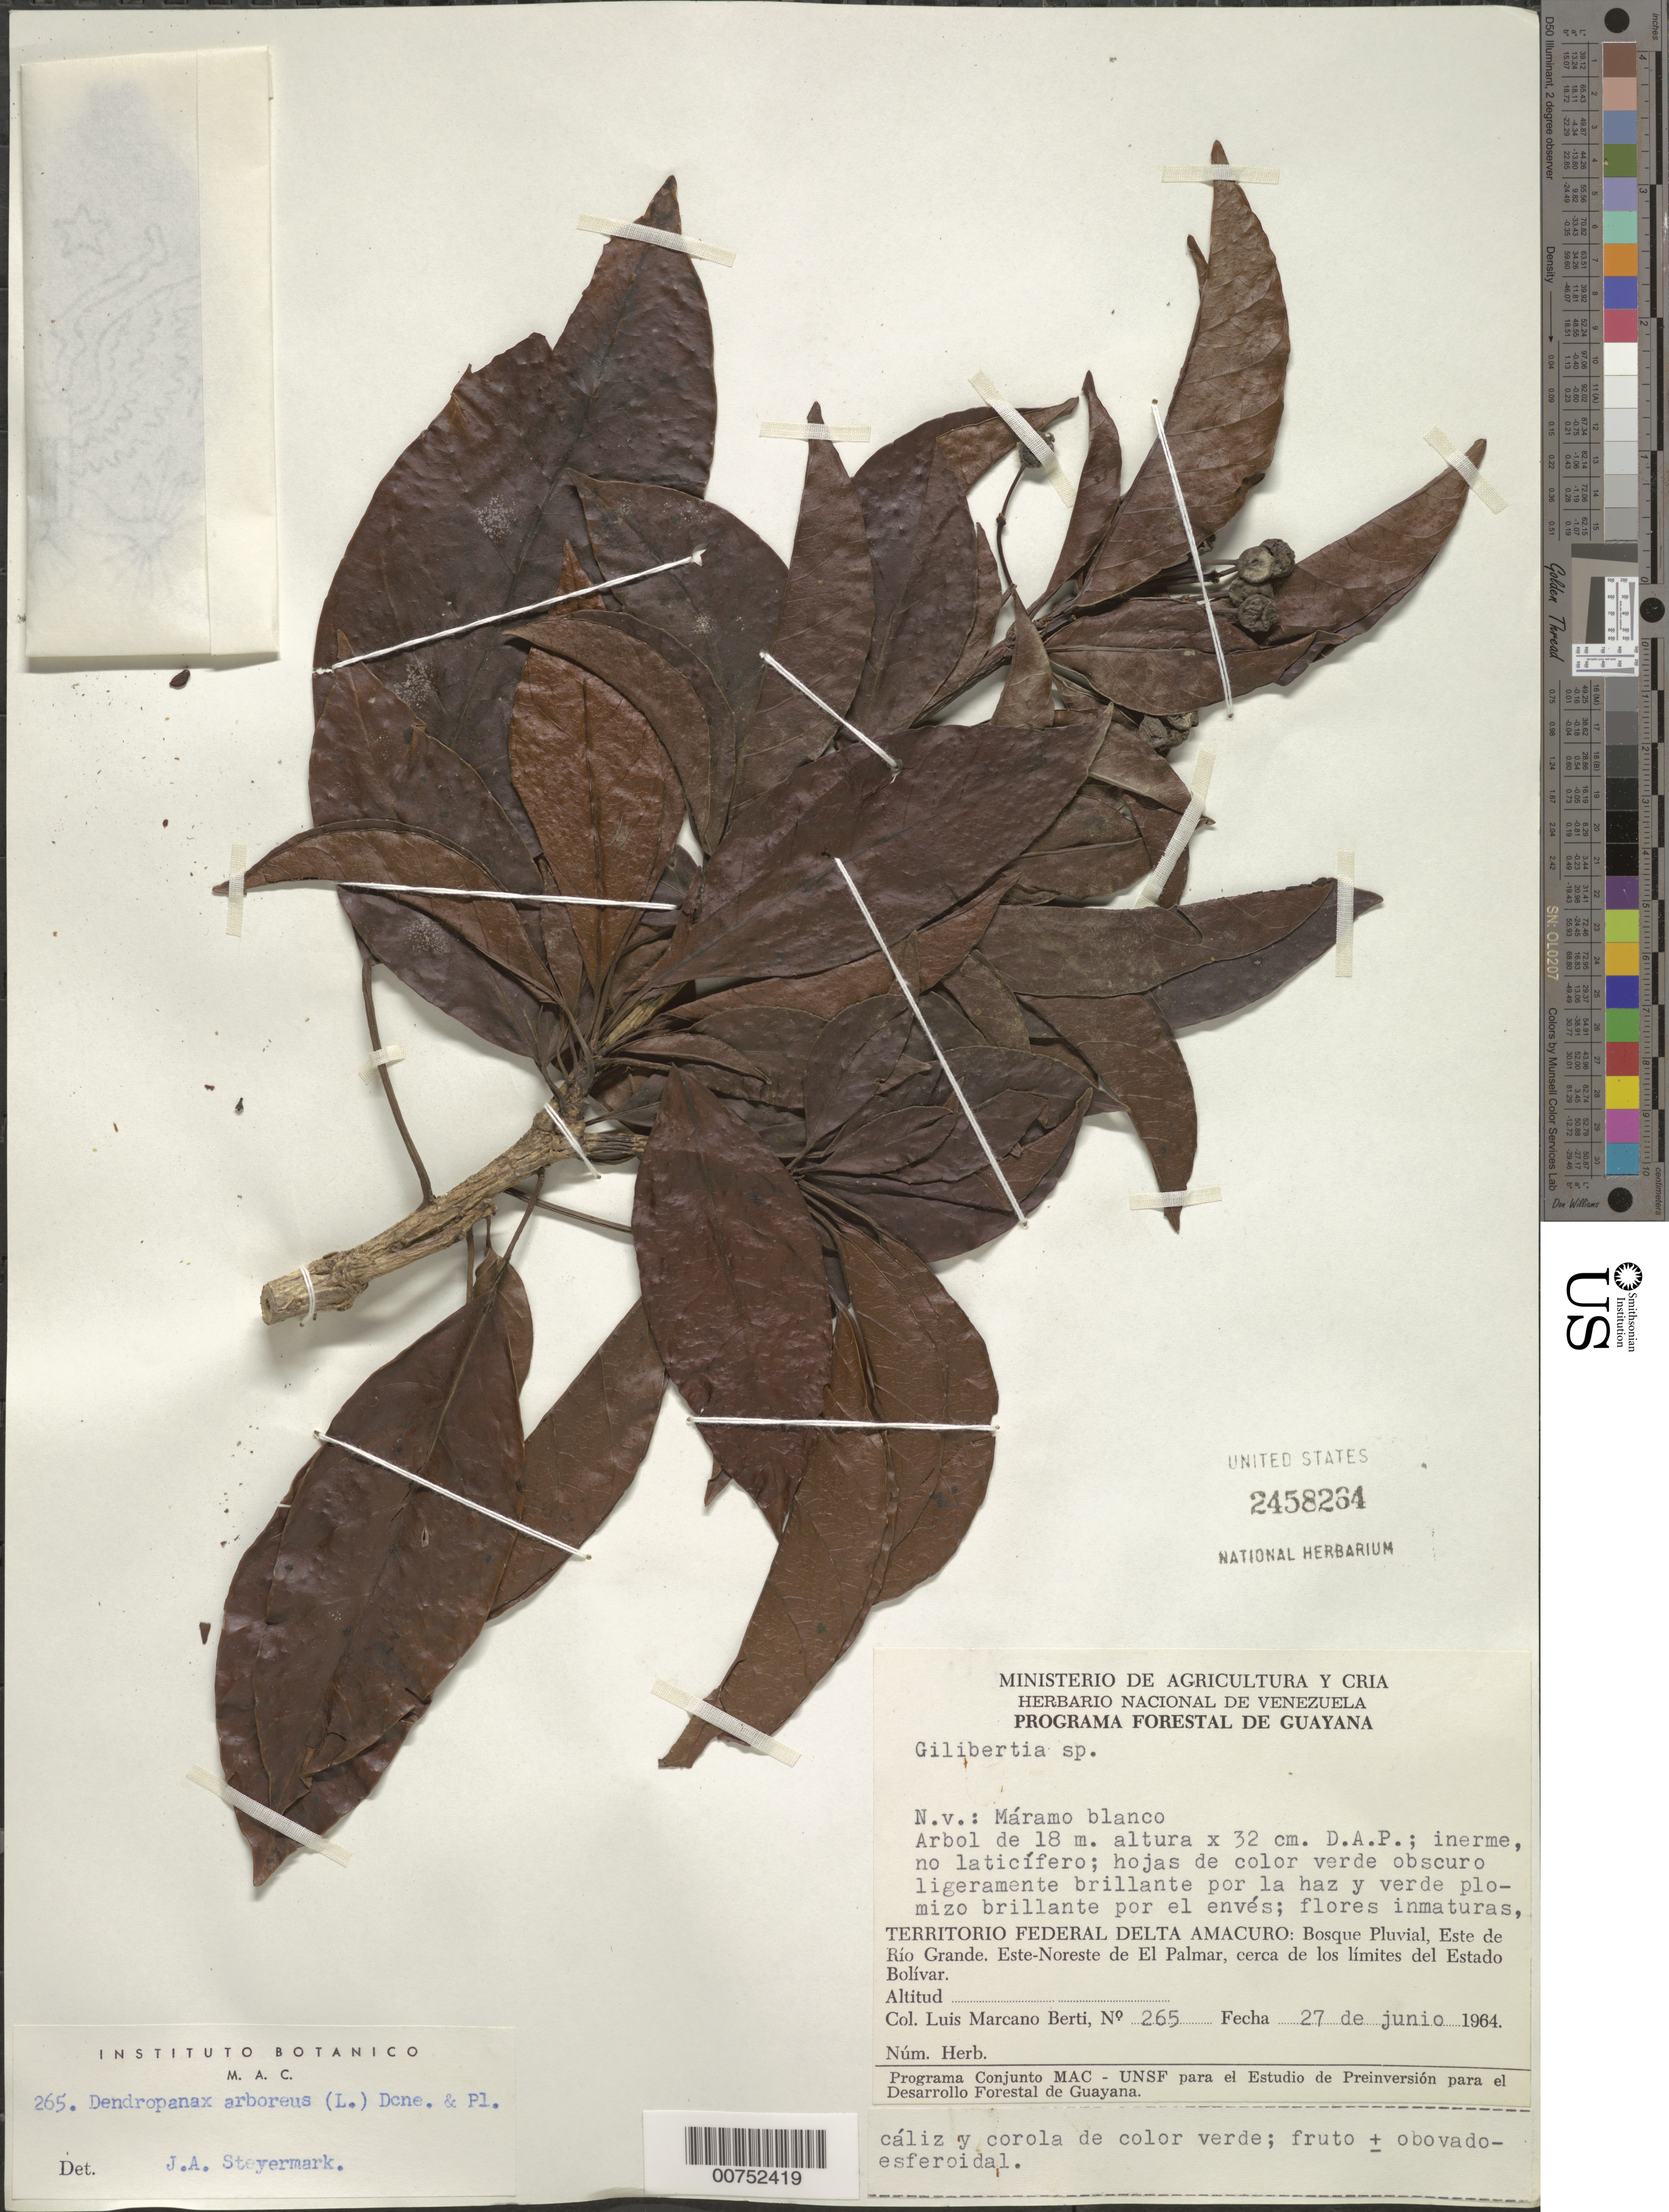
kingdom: Plantae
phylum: Tracheophyta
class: Magnoliopsida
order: Apiales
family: Araliaceae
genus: Dendropanax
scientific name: Dendropanax arboreus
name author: (L.) Decne. & Planch.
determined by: Steyermark, Julian A., (VEN)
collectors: L. Marcano-Berti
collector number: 265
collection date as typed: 27-Jun-64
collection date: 1964-06-27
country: Venezuela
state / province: Delta Amacuro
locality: Este de Río Grande, ENE de El Palmar, cerca de los limites del Estado Bolívar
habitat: Bosque pluvial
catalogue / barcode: US 2458264